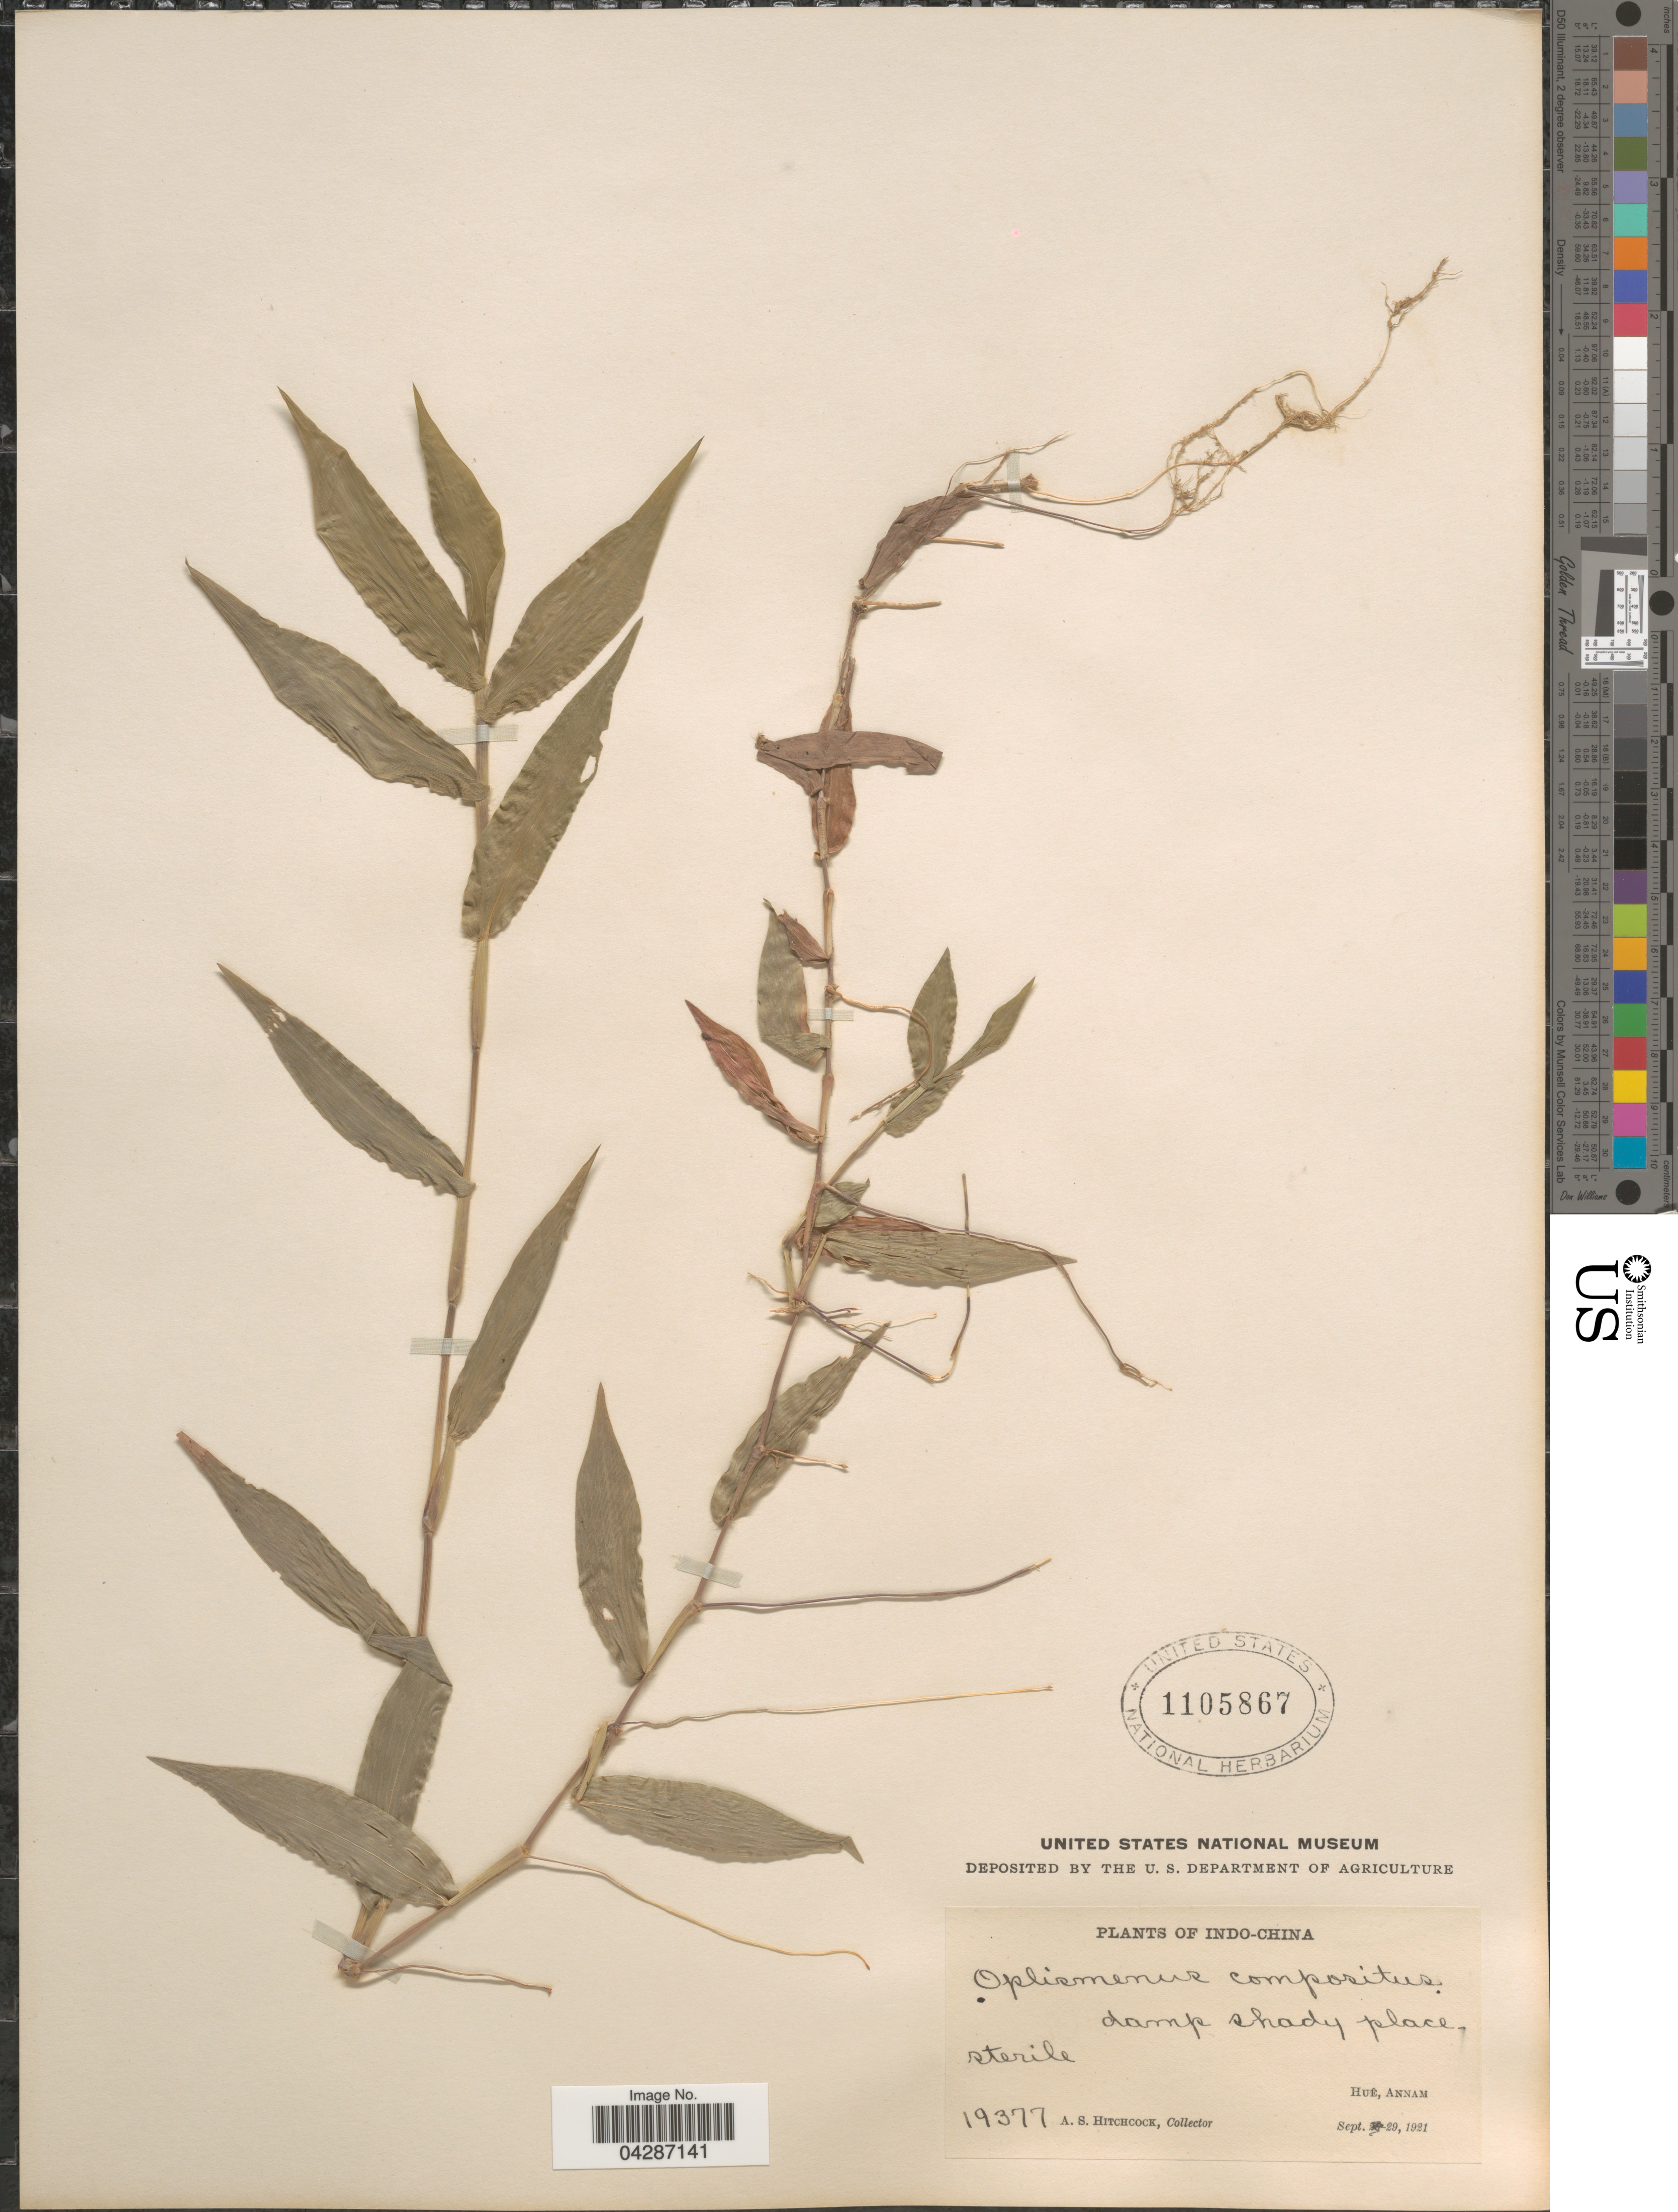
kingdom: Plantae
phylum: Tracheophyta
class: Liliopsida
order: Poales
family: Poaceae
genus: Oplismenus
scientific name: Oplismenus compositus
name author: (L.) P. Beauv.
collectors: A. S. Hitchcock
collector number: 19377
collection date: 1921-09-29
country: Vietnam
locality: Damp shady place. Hue, Annam.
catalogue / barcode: US 1105867